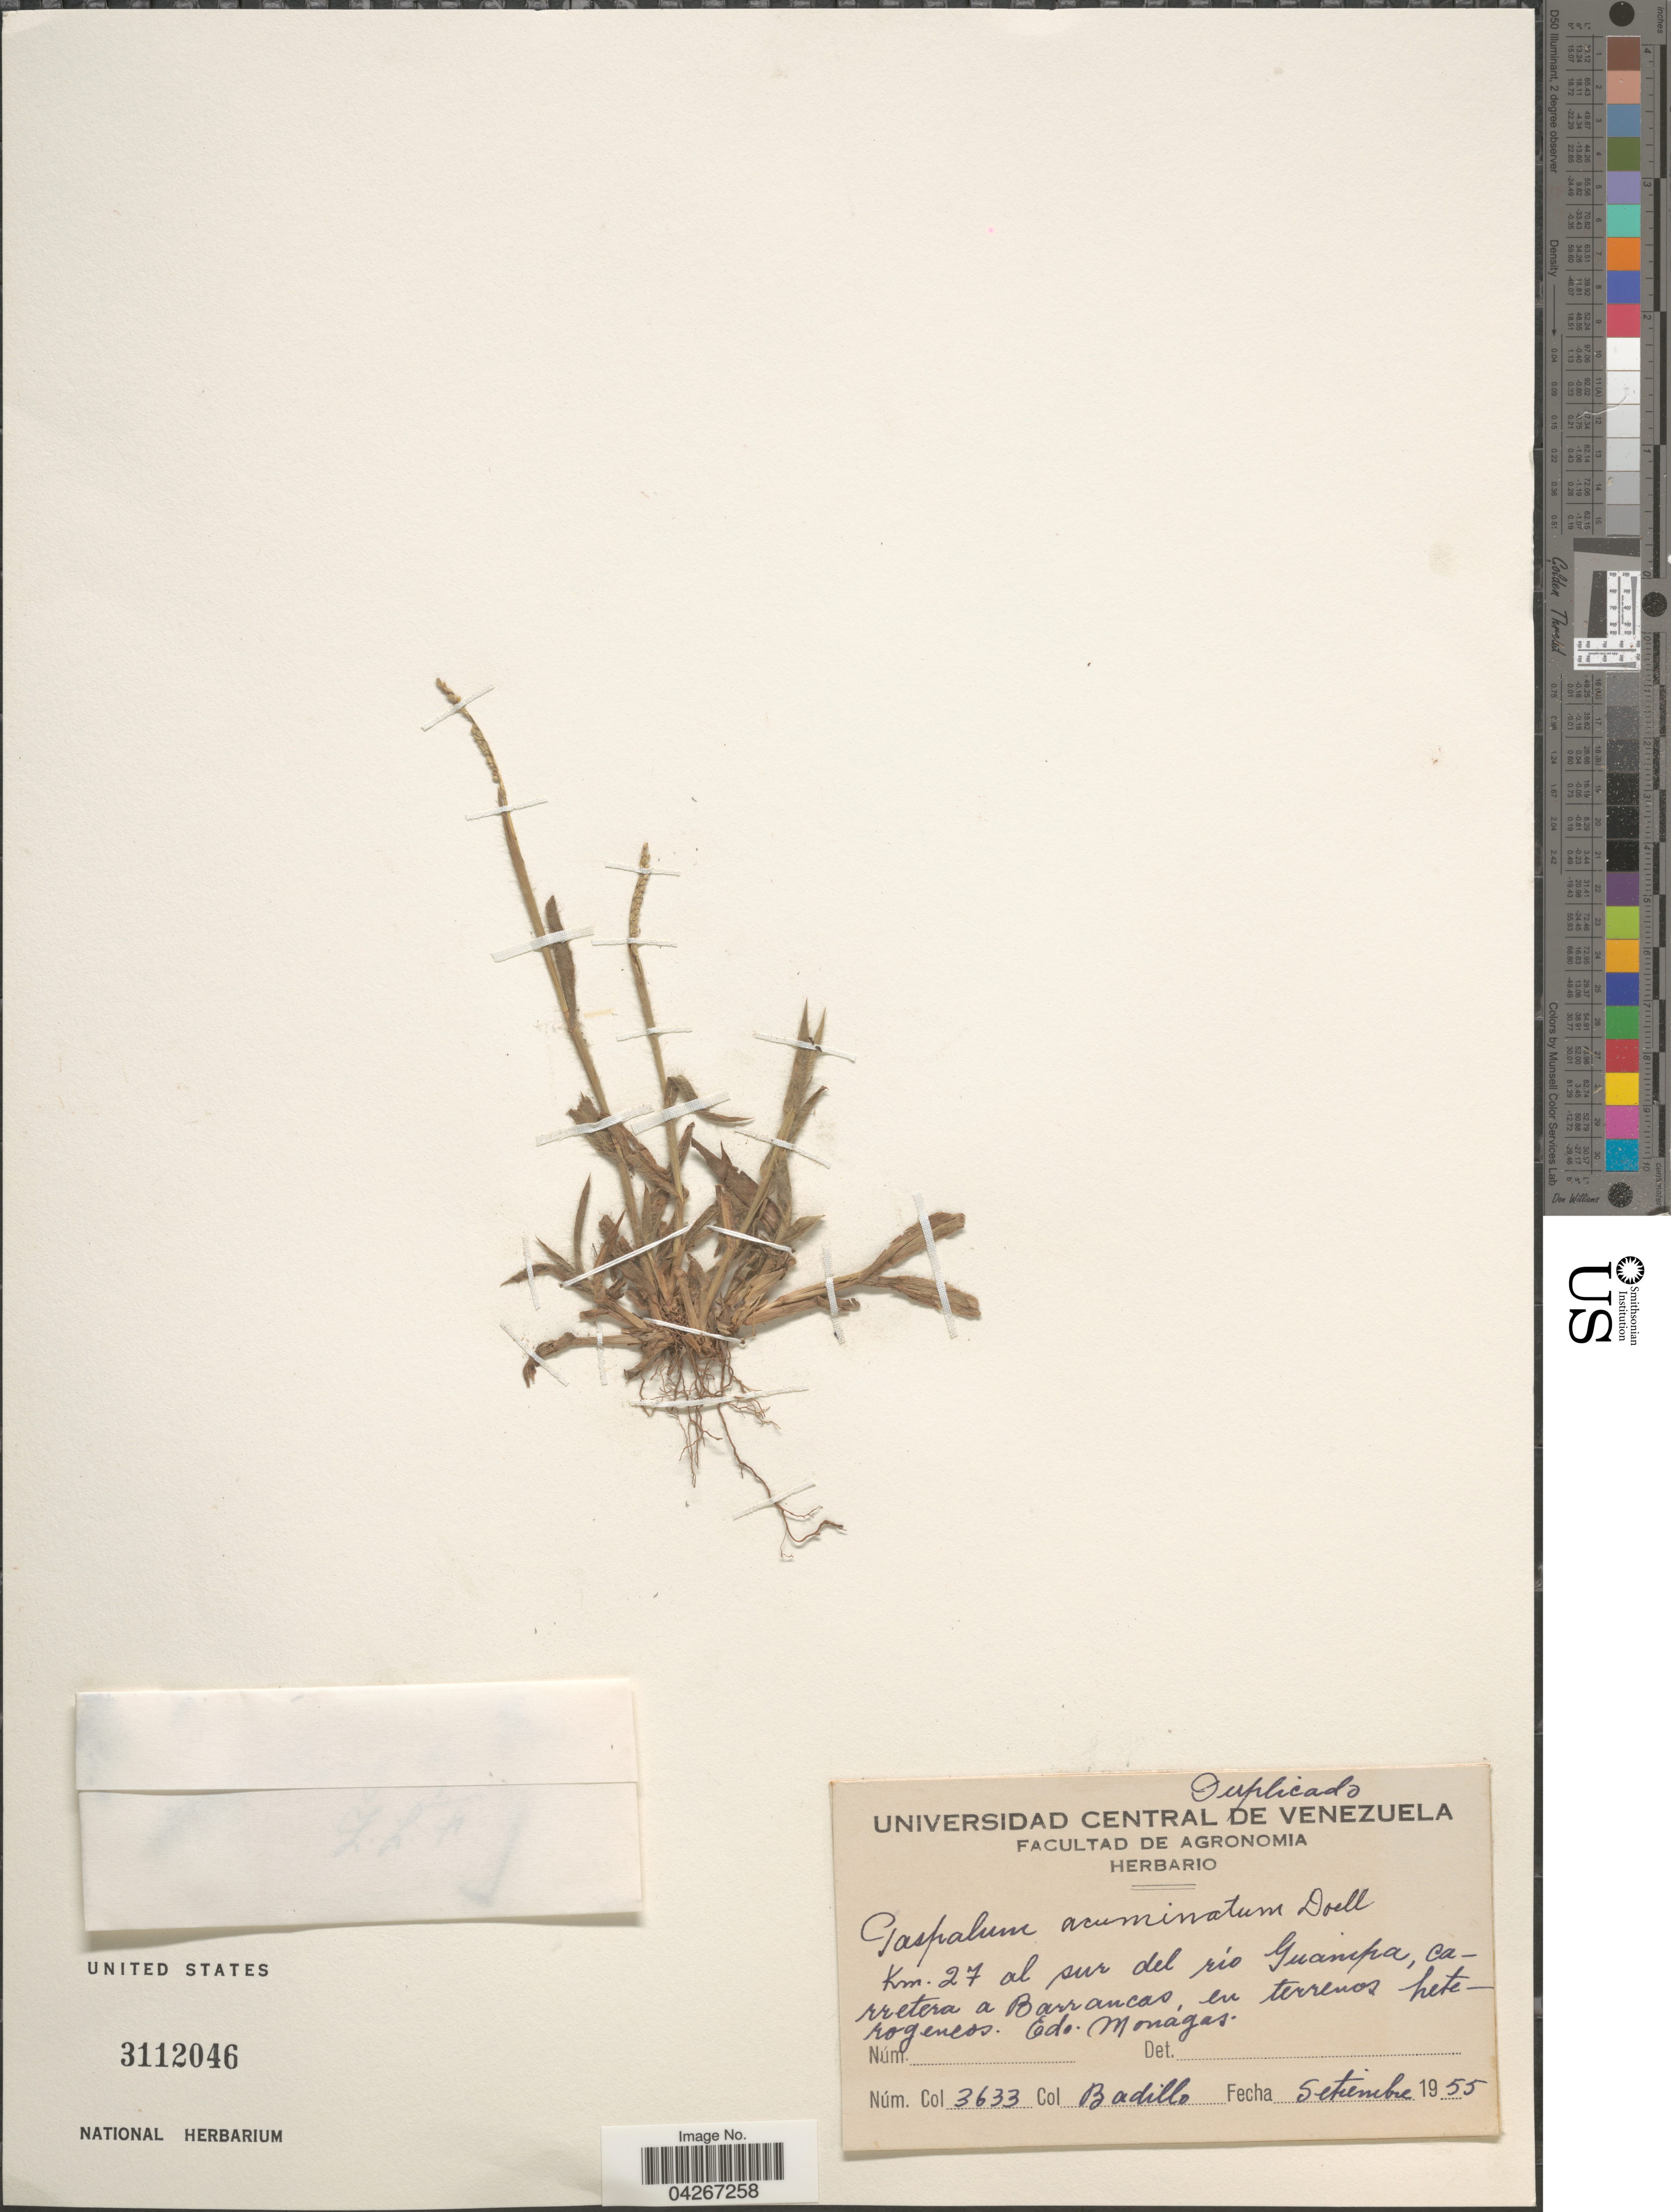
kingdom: Plantae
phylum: Tracheophyta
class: Liliopsida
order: Poales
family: Poaceae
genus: Paspalum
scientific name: Paspalum acuminatum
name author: Raddi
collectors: Badillo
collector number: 3633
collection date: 1955-09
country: Venezuela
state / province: Monagas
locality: Km. 27 al sur del río Guanipa, carretera a Barrancas, en terrenos heterogeneos.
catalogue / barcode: US 3112046